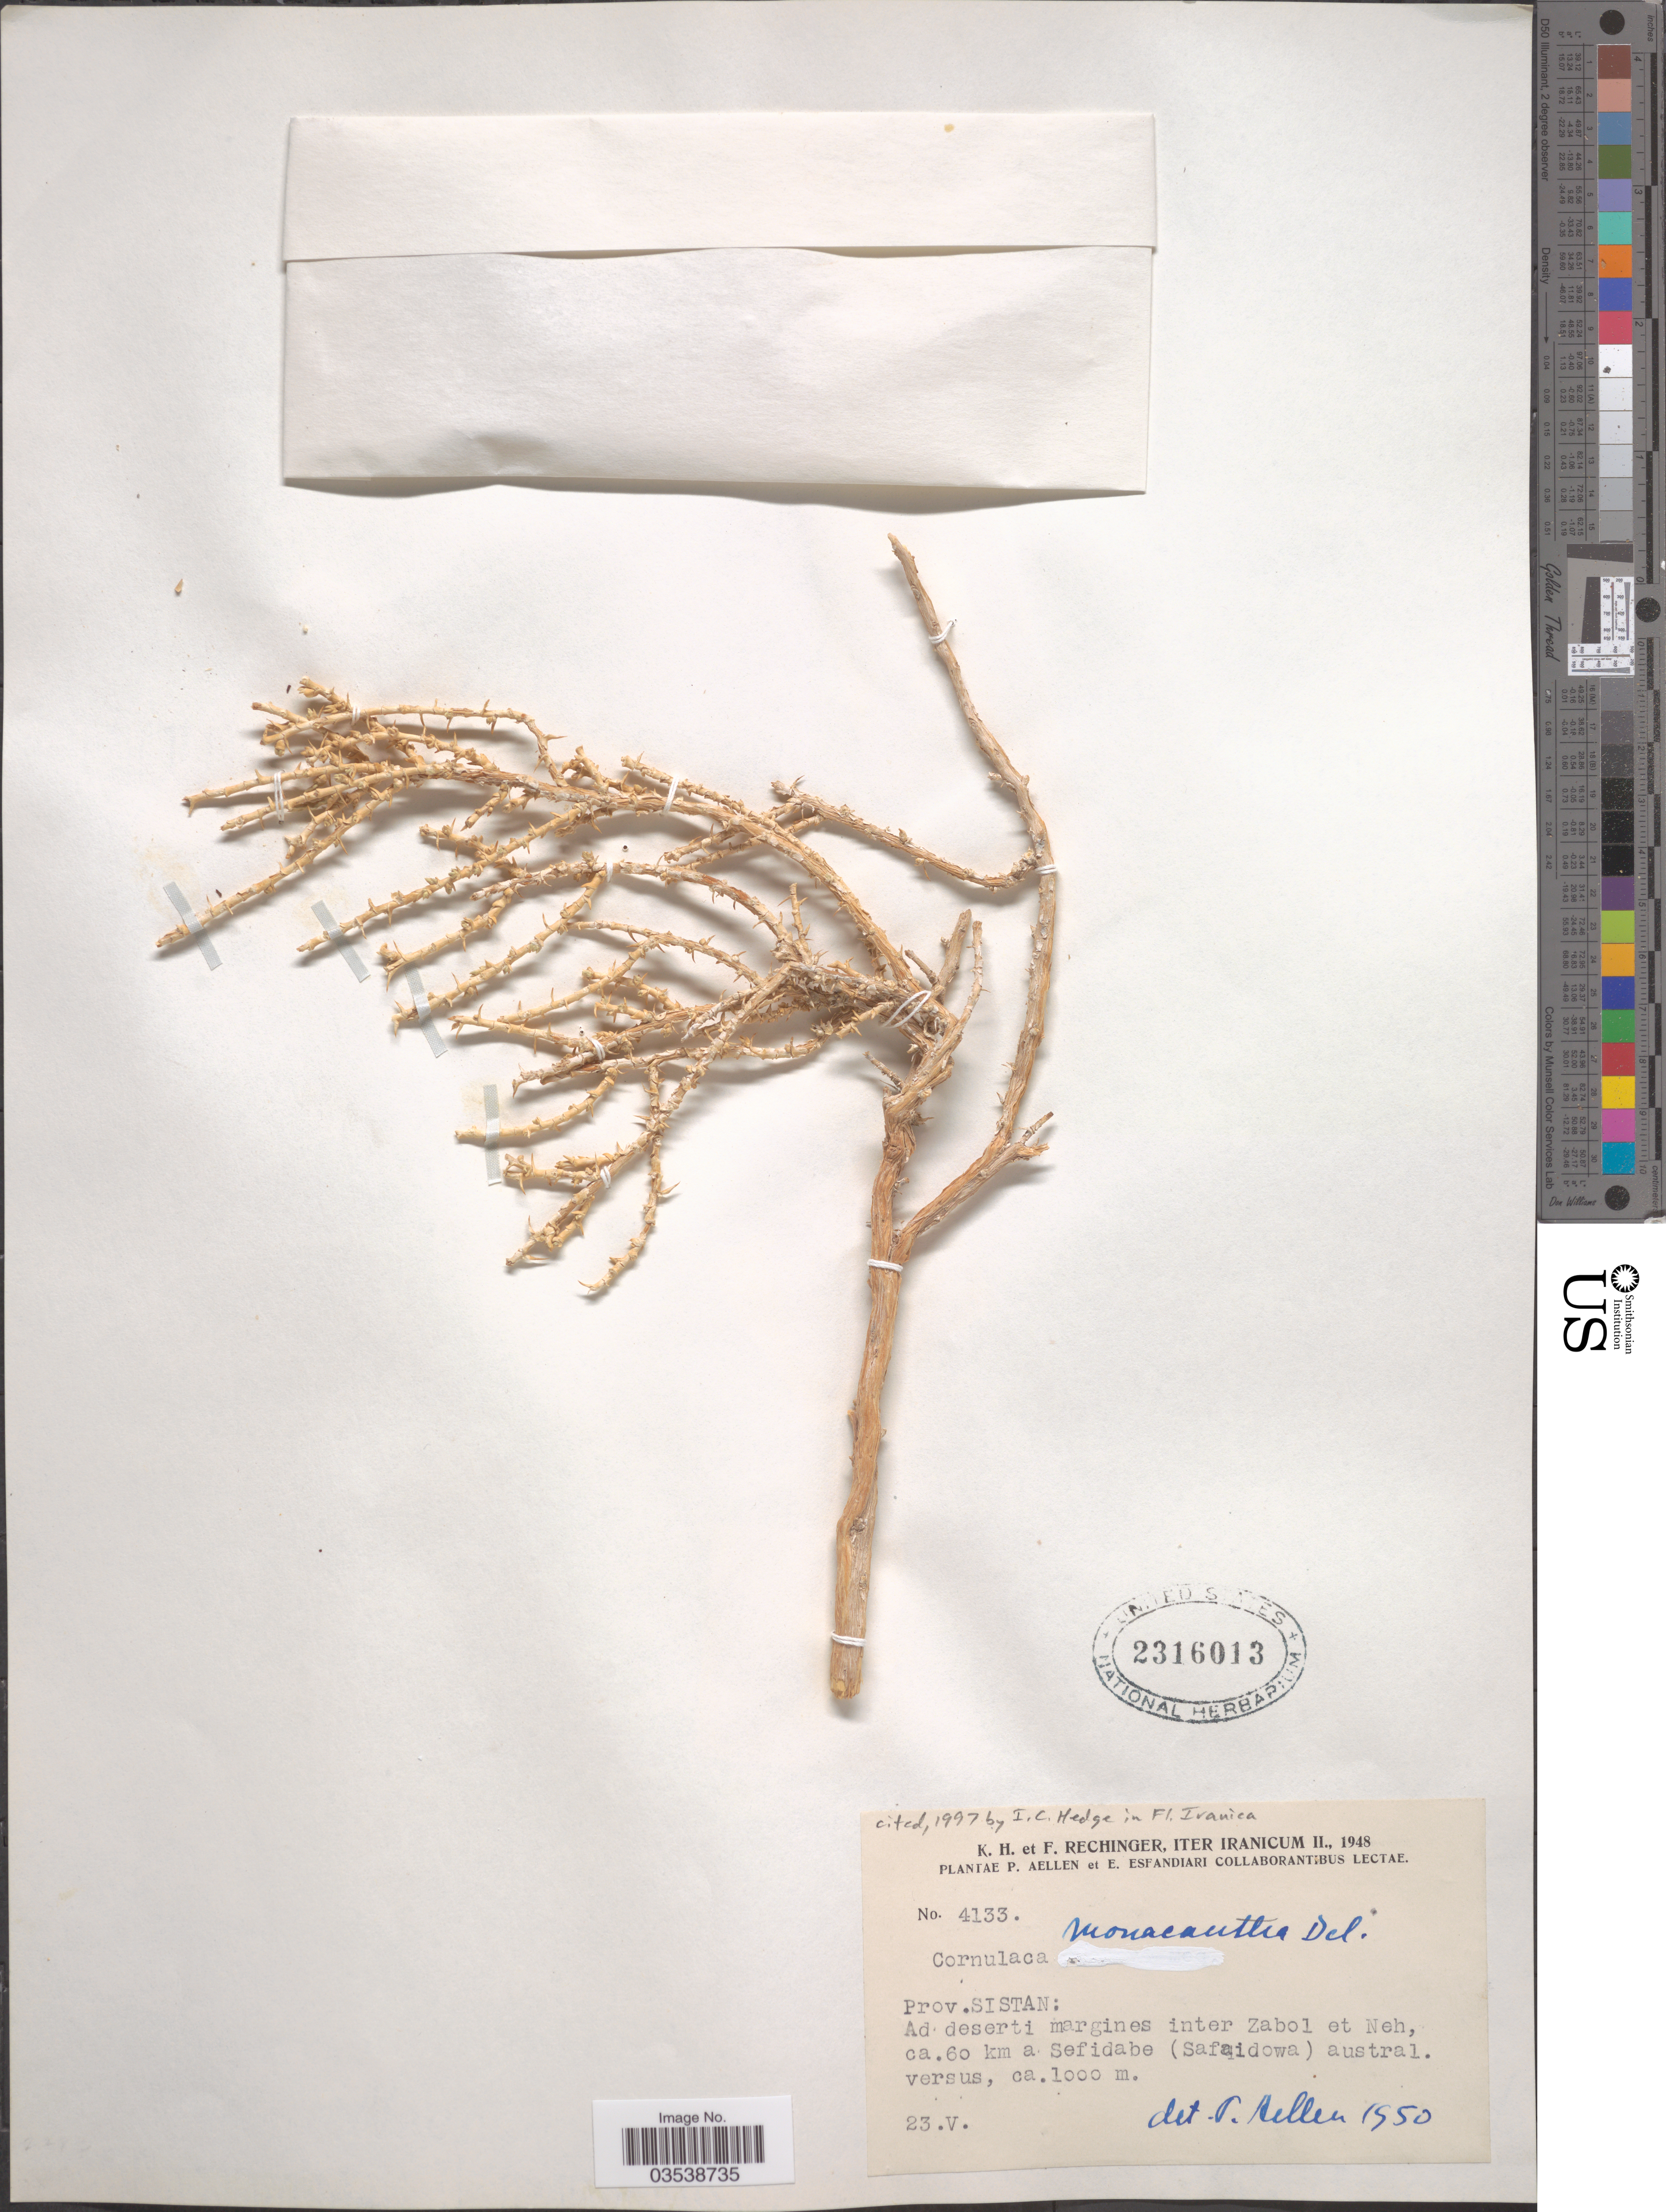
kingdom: Plantae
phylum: Tracheophyta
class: Magnoliopsida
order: Caryophyllales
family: Amaranthaceae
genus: Cornulaca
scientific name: Cornulaca monacantha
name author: Delile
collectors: K. H. Rechinger, F. Rechinger, P. Aellen & E. Esfandiari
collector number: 4133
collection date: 1948-05-23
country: Iran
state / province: Sistan and Baluchistan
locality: Prov. Sistan: Ad deserti margines inter Zabol et Neh, ca. 60 km a Sefidabe (Safaidowa) austral.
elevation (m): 1000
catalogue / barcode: US 2316013